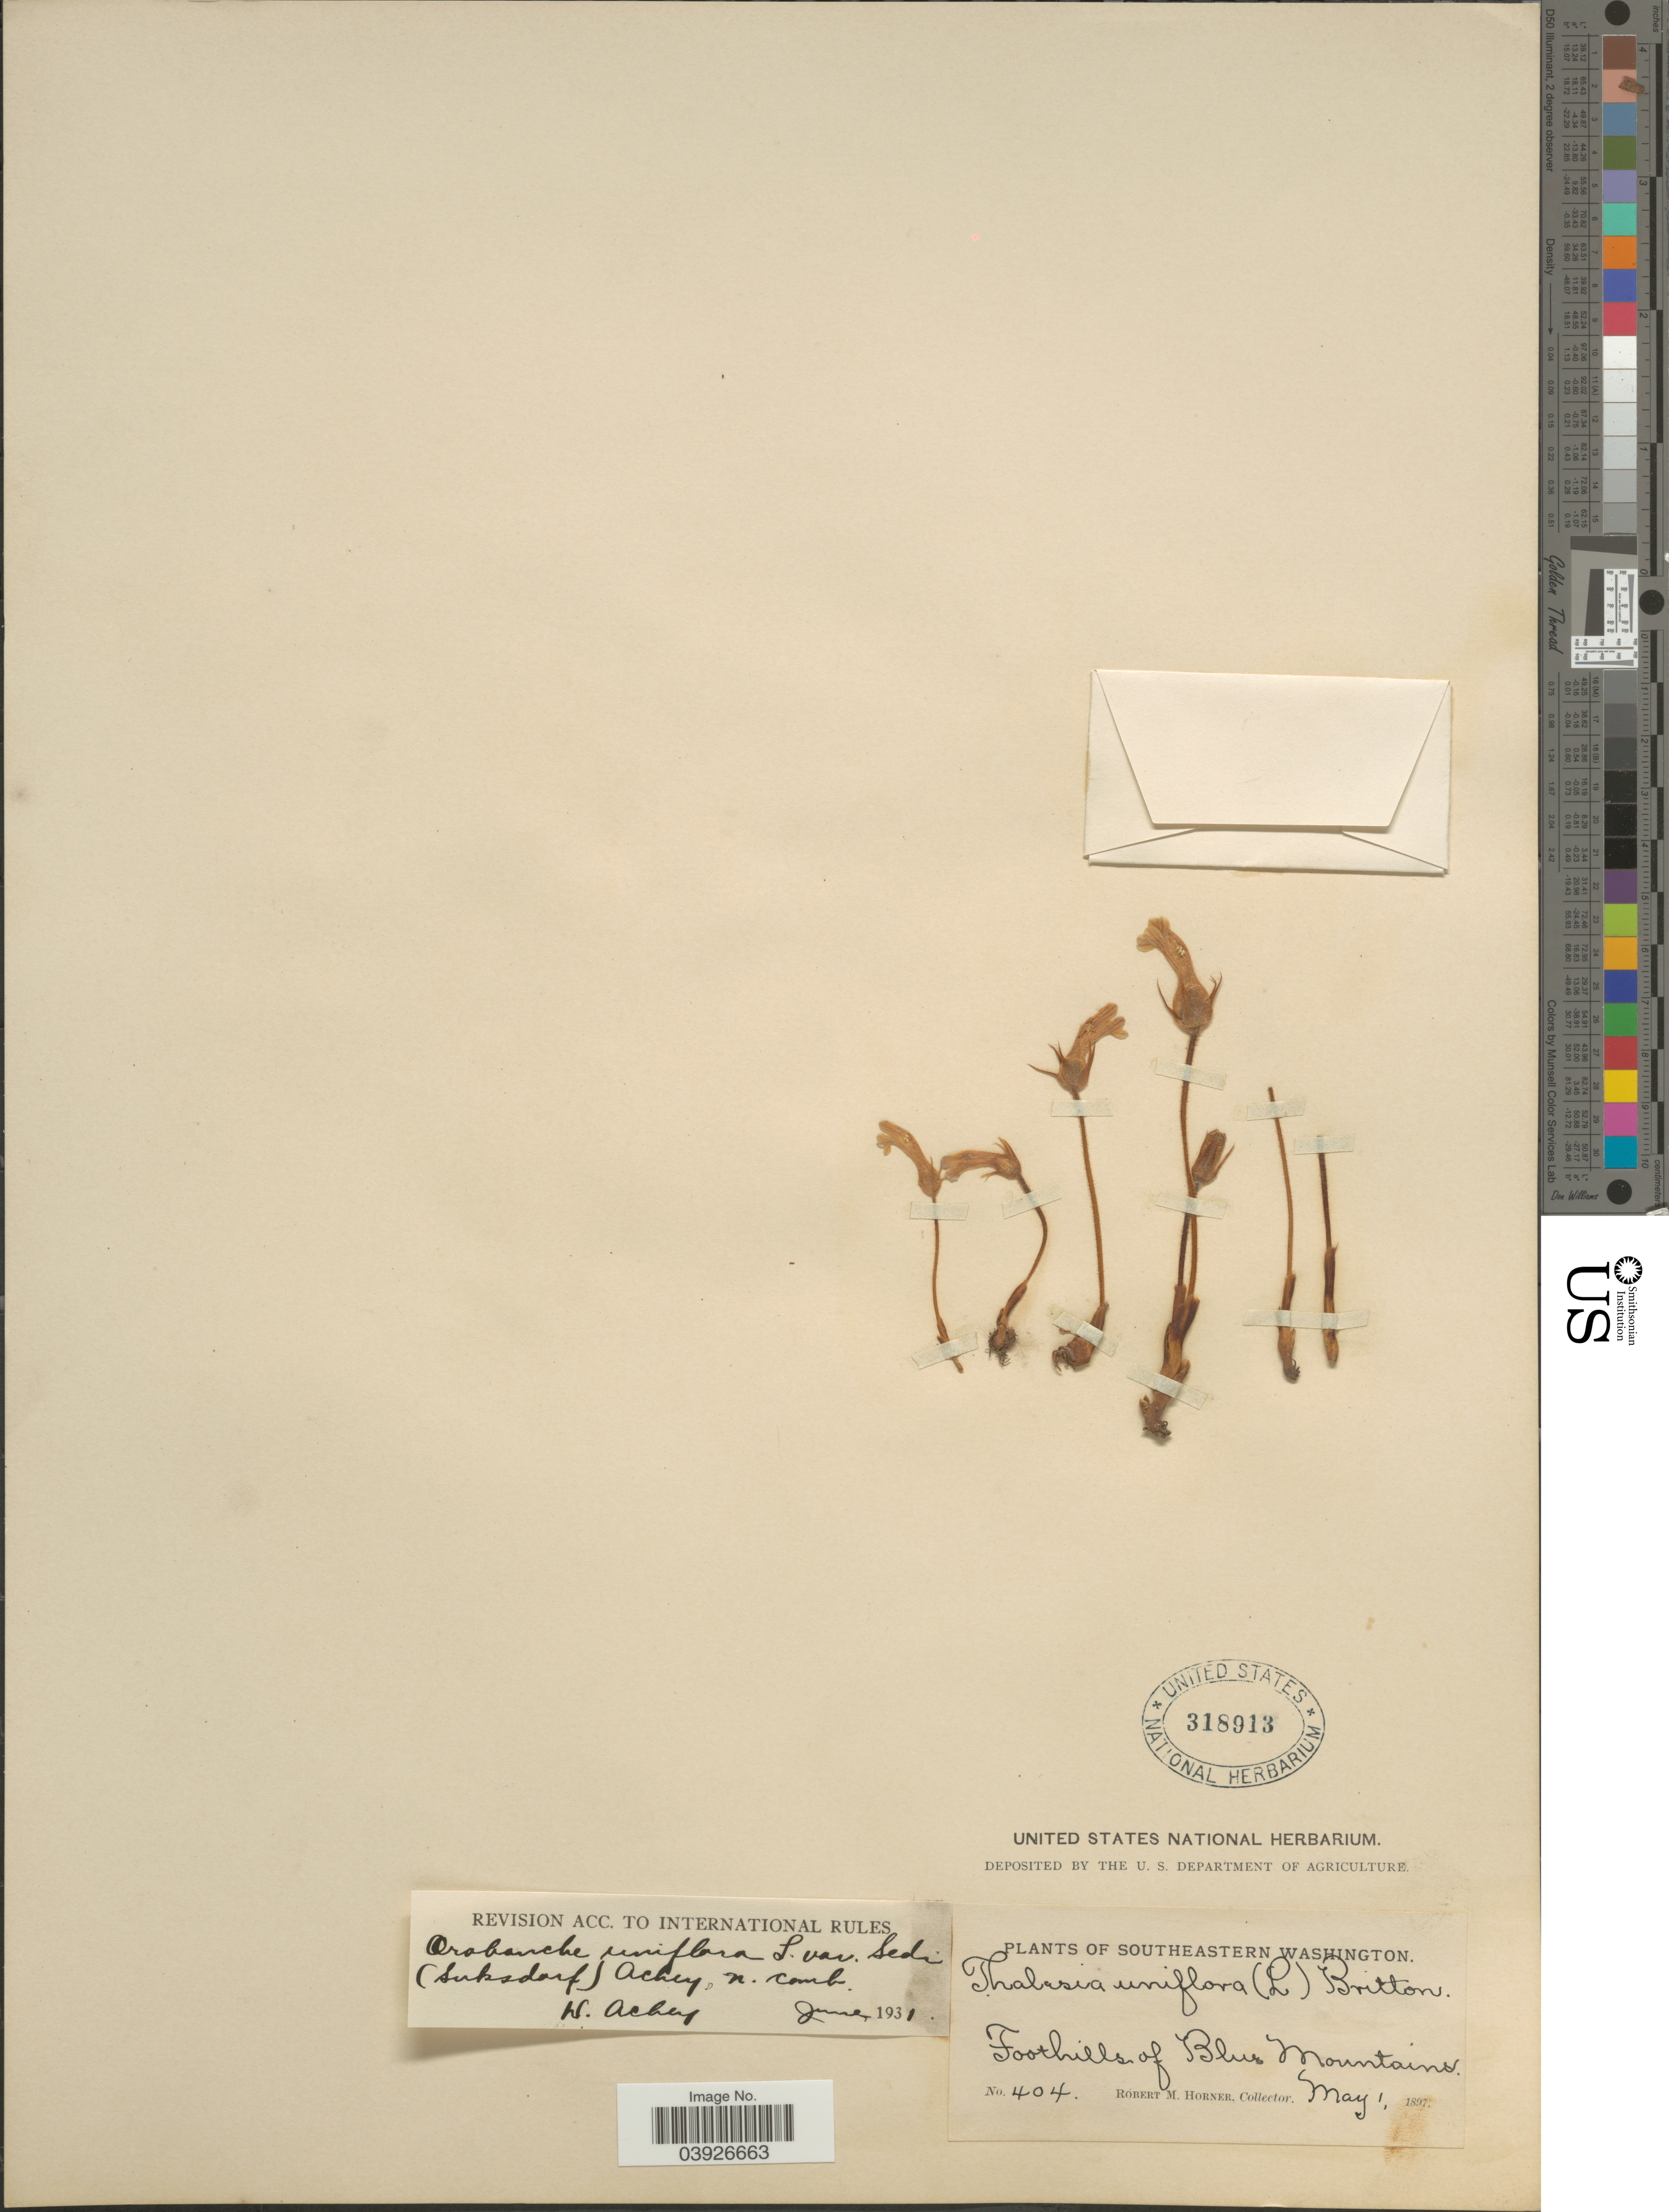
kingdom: Plantae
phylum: Tracheophyta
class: Magnoliopsida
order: Lamiales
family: Orobanchaceae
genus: Aphyllon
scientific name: Aphyllon sedi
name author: Suksd.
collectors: R. Horner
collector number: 404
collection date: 1897-05-01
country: United States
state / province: Washington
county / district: Clallam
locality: Southeastern Washington. Foothills of Blue Mountains.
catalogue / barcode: US 318913